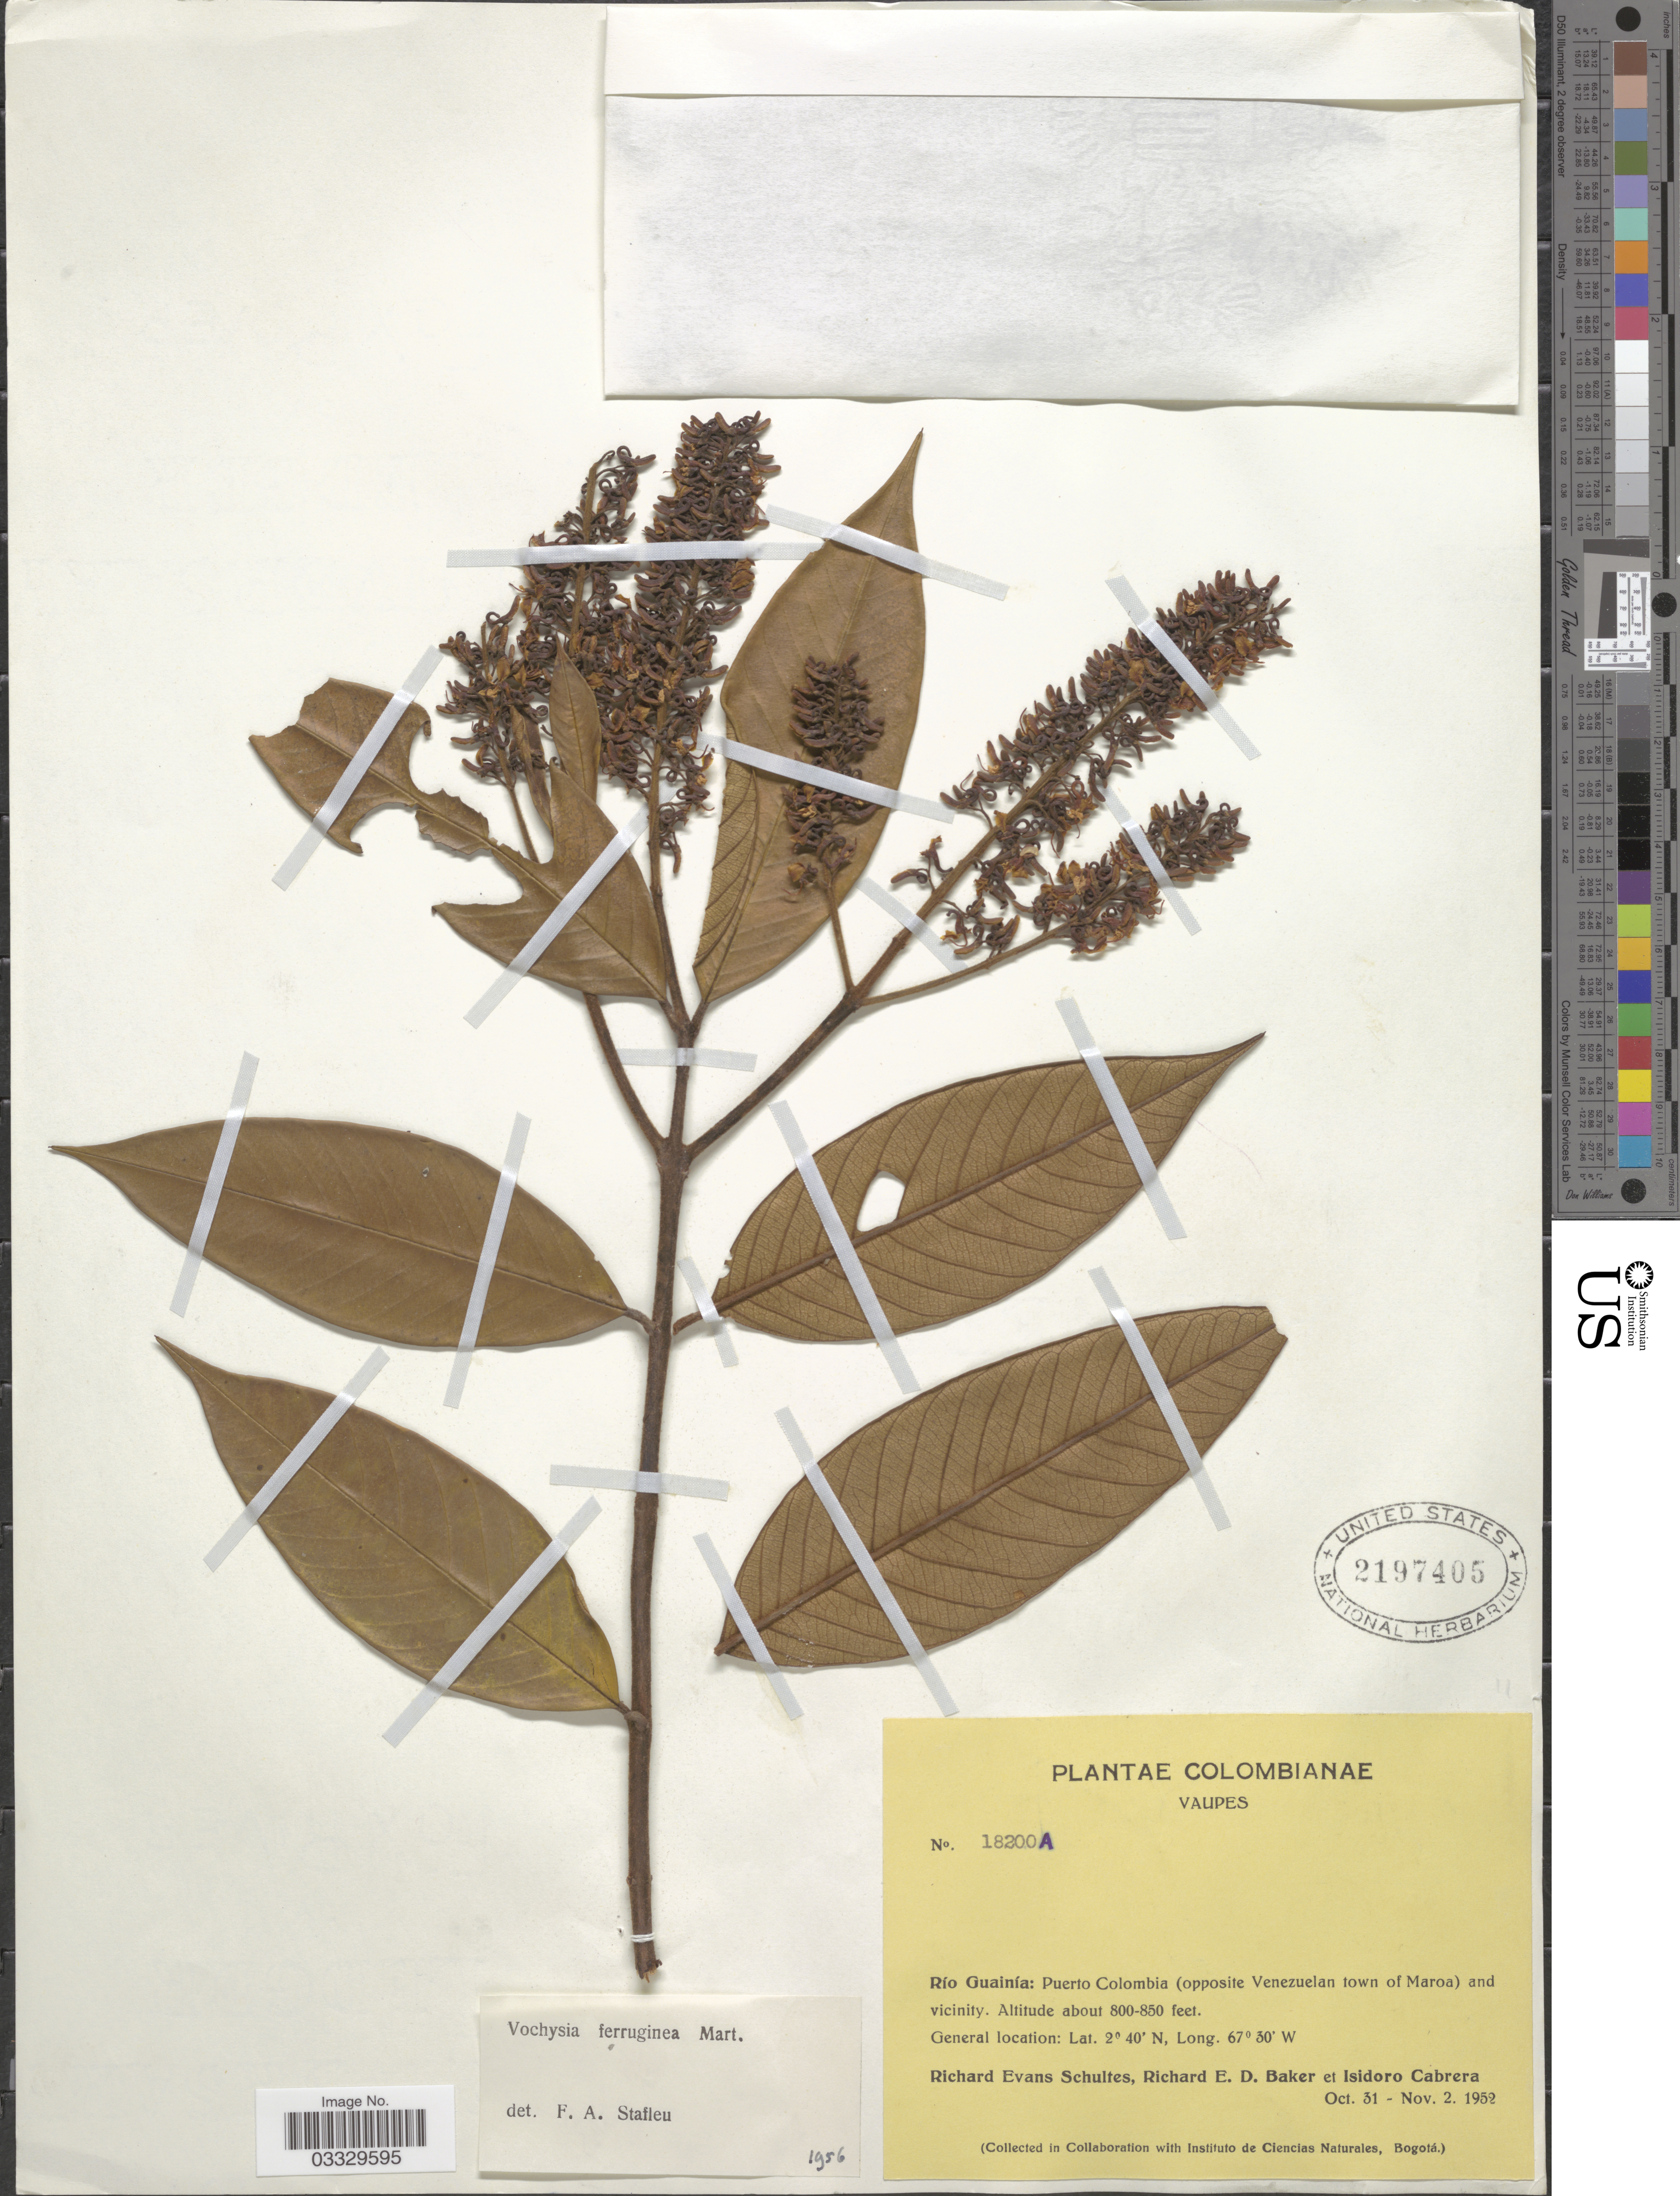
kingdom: Plantae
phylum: Tracheophyta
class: Magnoliopsida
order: Myrtales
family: Vochysiaceae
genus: Vochysia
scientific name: Vochysia ferruginea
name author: Mart.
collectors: R. E. Schultes, R. E. D. Baker & I. Cabrera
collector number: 18200A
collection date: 1952-10-31/1952-11-02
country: Colombia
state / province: Vaupés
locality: Río Guainía: Puerto Colombia (opposite Venezuelan town of Maroa) and vicinity.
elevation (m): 244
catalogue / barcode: US 2197405